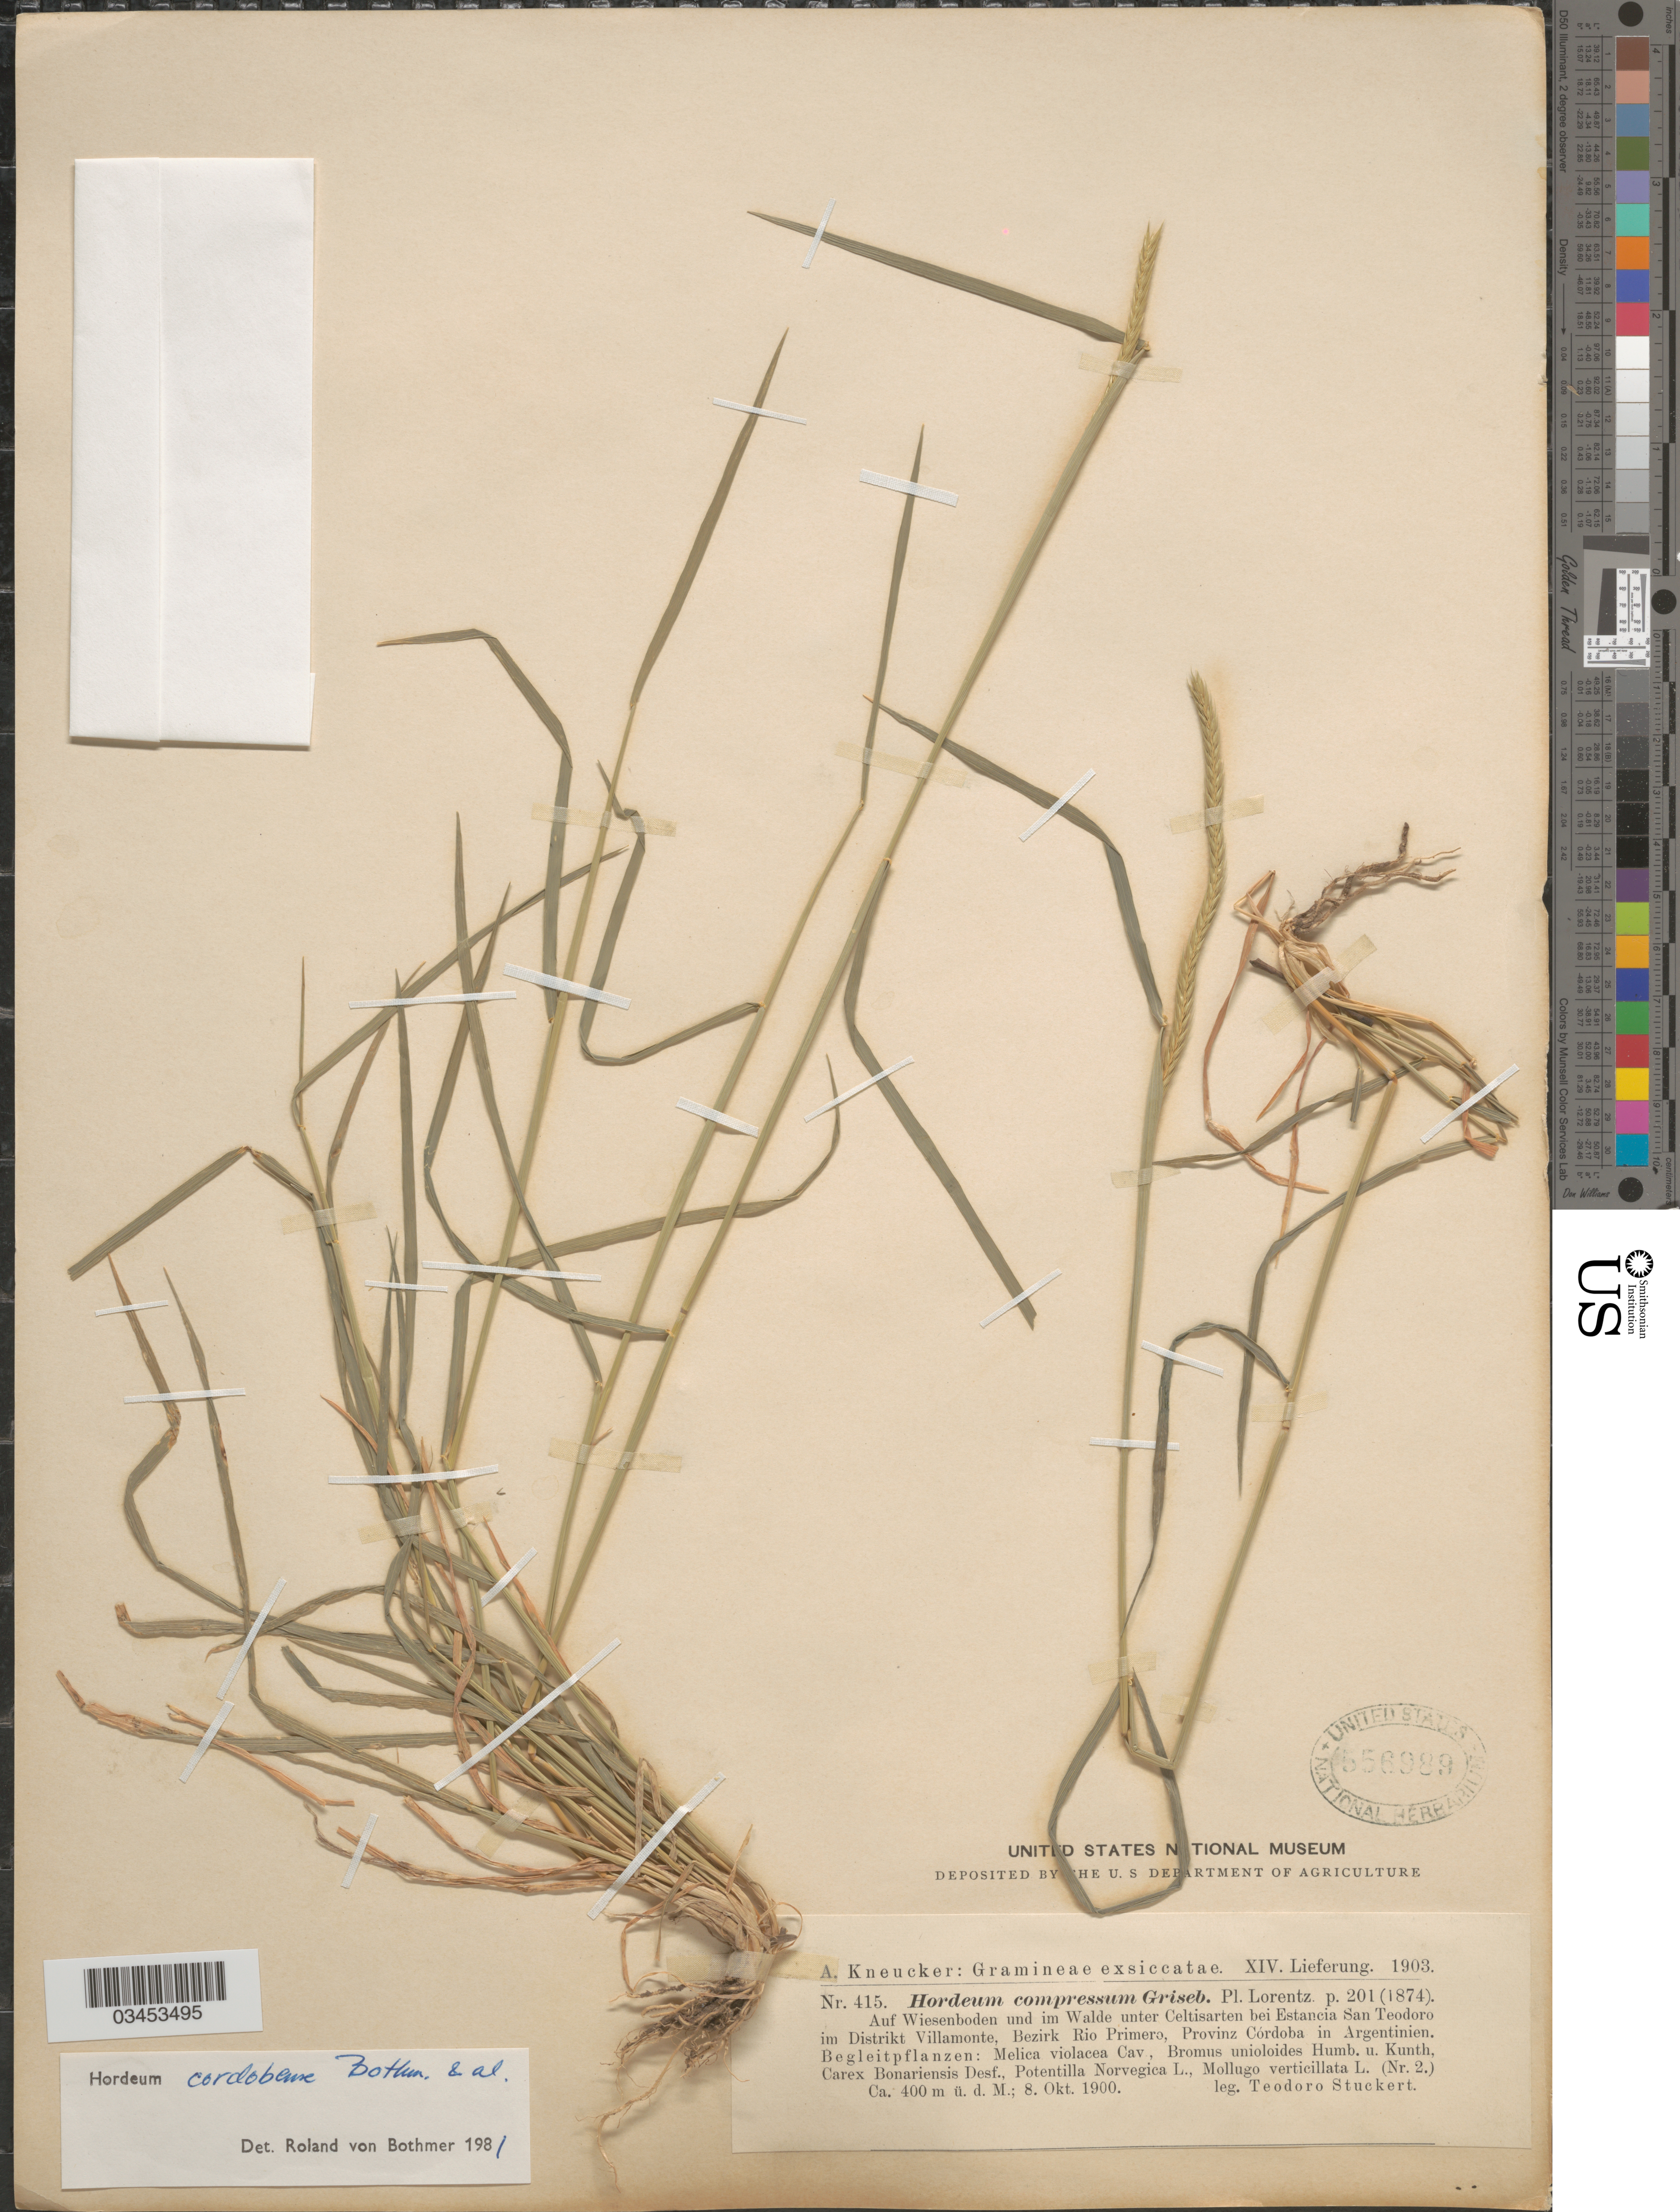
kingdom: Plantae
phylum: Tracheophyta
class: Liliopsida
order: Poales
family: Poaceae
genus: Hordeum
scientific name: Hordeum cordobense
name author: Bothmer et al.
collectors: T. Stuckert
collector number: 415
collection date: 1900-10-08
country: Argentina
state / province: Cordoba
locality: Auf Wiesenboden und im Walde unter Celtisarten bei Estancia San Teodoro im Distrikt Villamonte, Bezirk Rio Primero.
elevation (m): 400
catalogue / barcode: US 556989